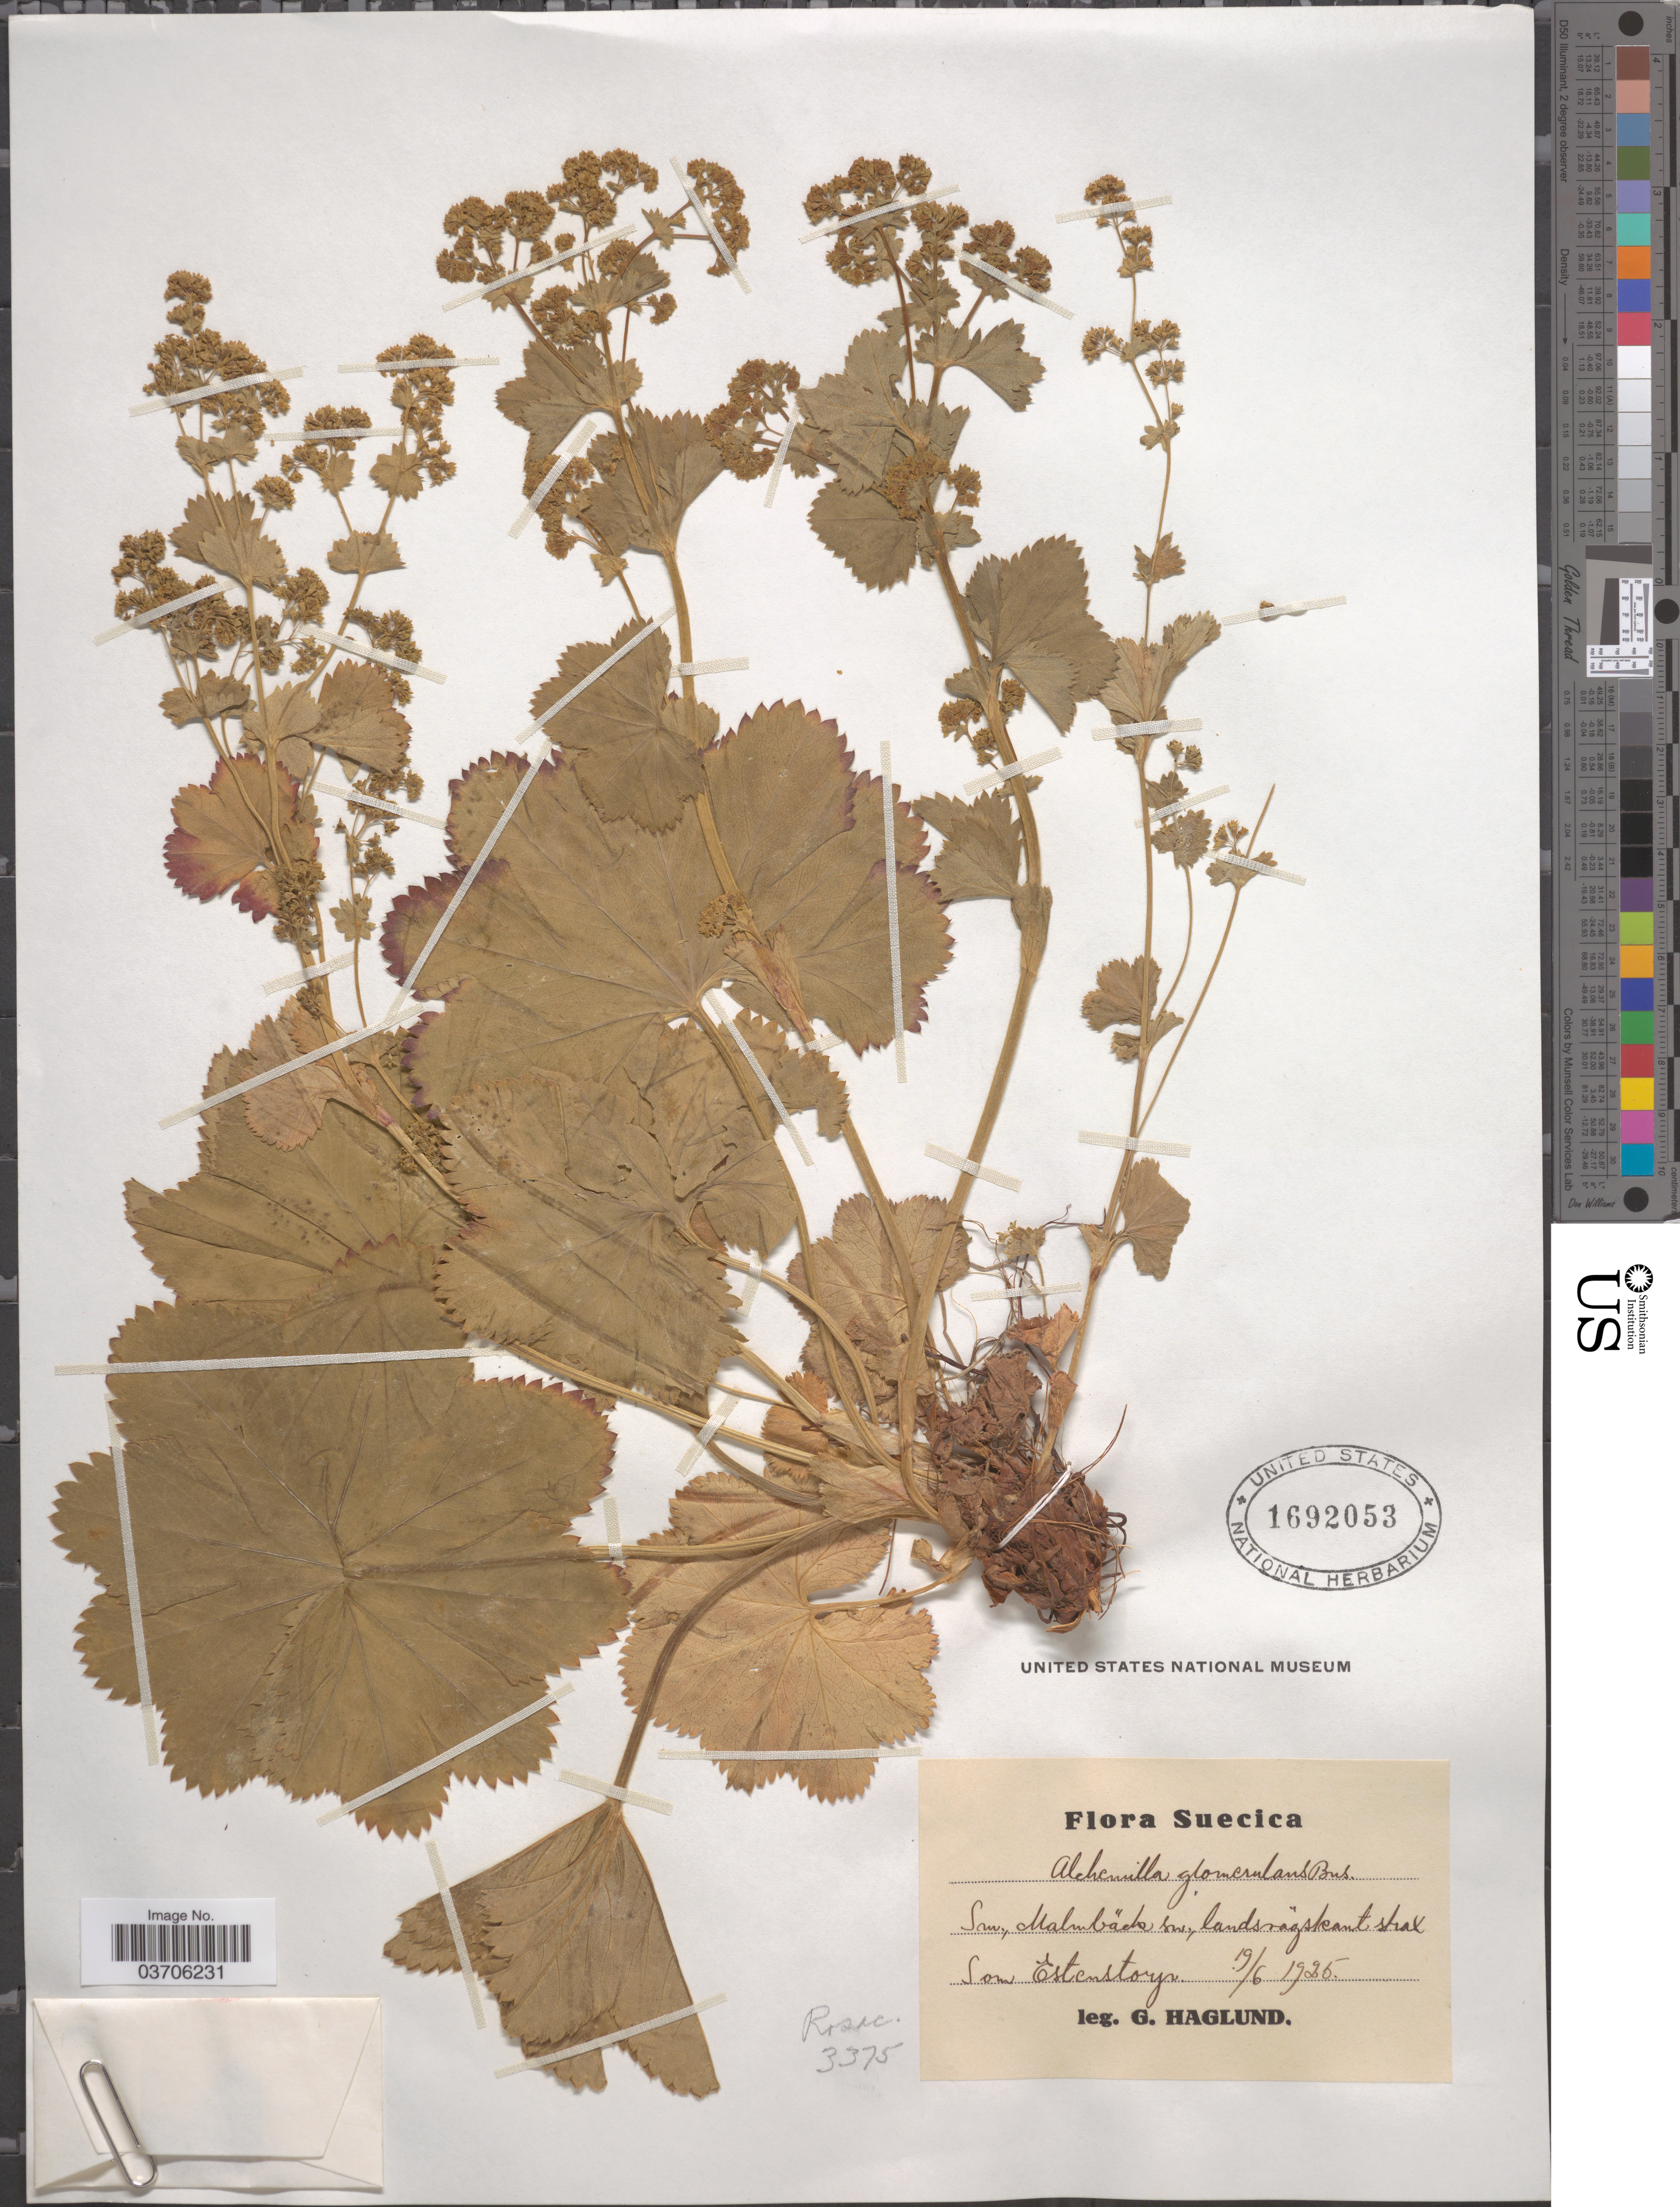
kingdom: Plantae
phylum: Tracheophyta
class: Magnoliopsida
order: Rosales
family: Rosaceae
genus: Alchemilla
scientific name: Alchemilla glomerulans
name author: Buser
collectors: G. Haglund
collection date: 1925-06-19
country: Sweden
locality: Suecica. Sm, Malmbäck sn., landsrägskant strax Som Ostenstorp. [interpreted]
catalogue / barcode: US 1692053